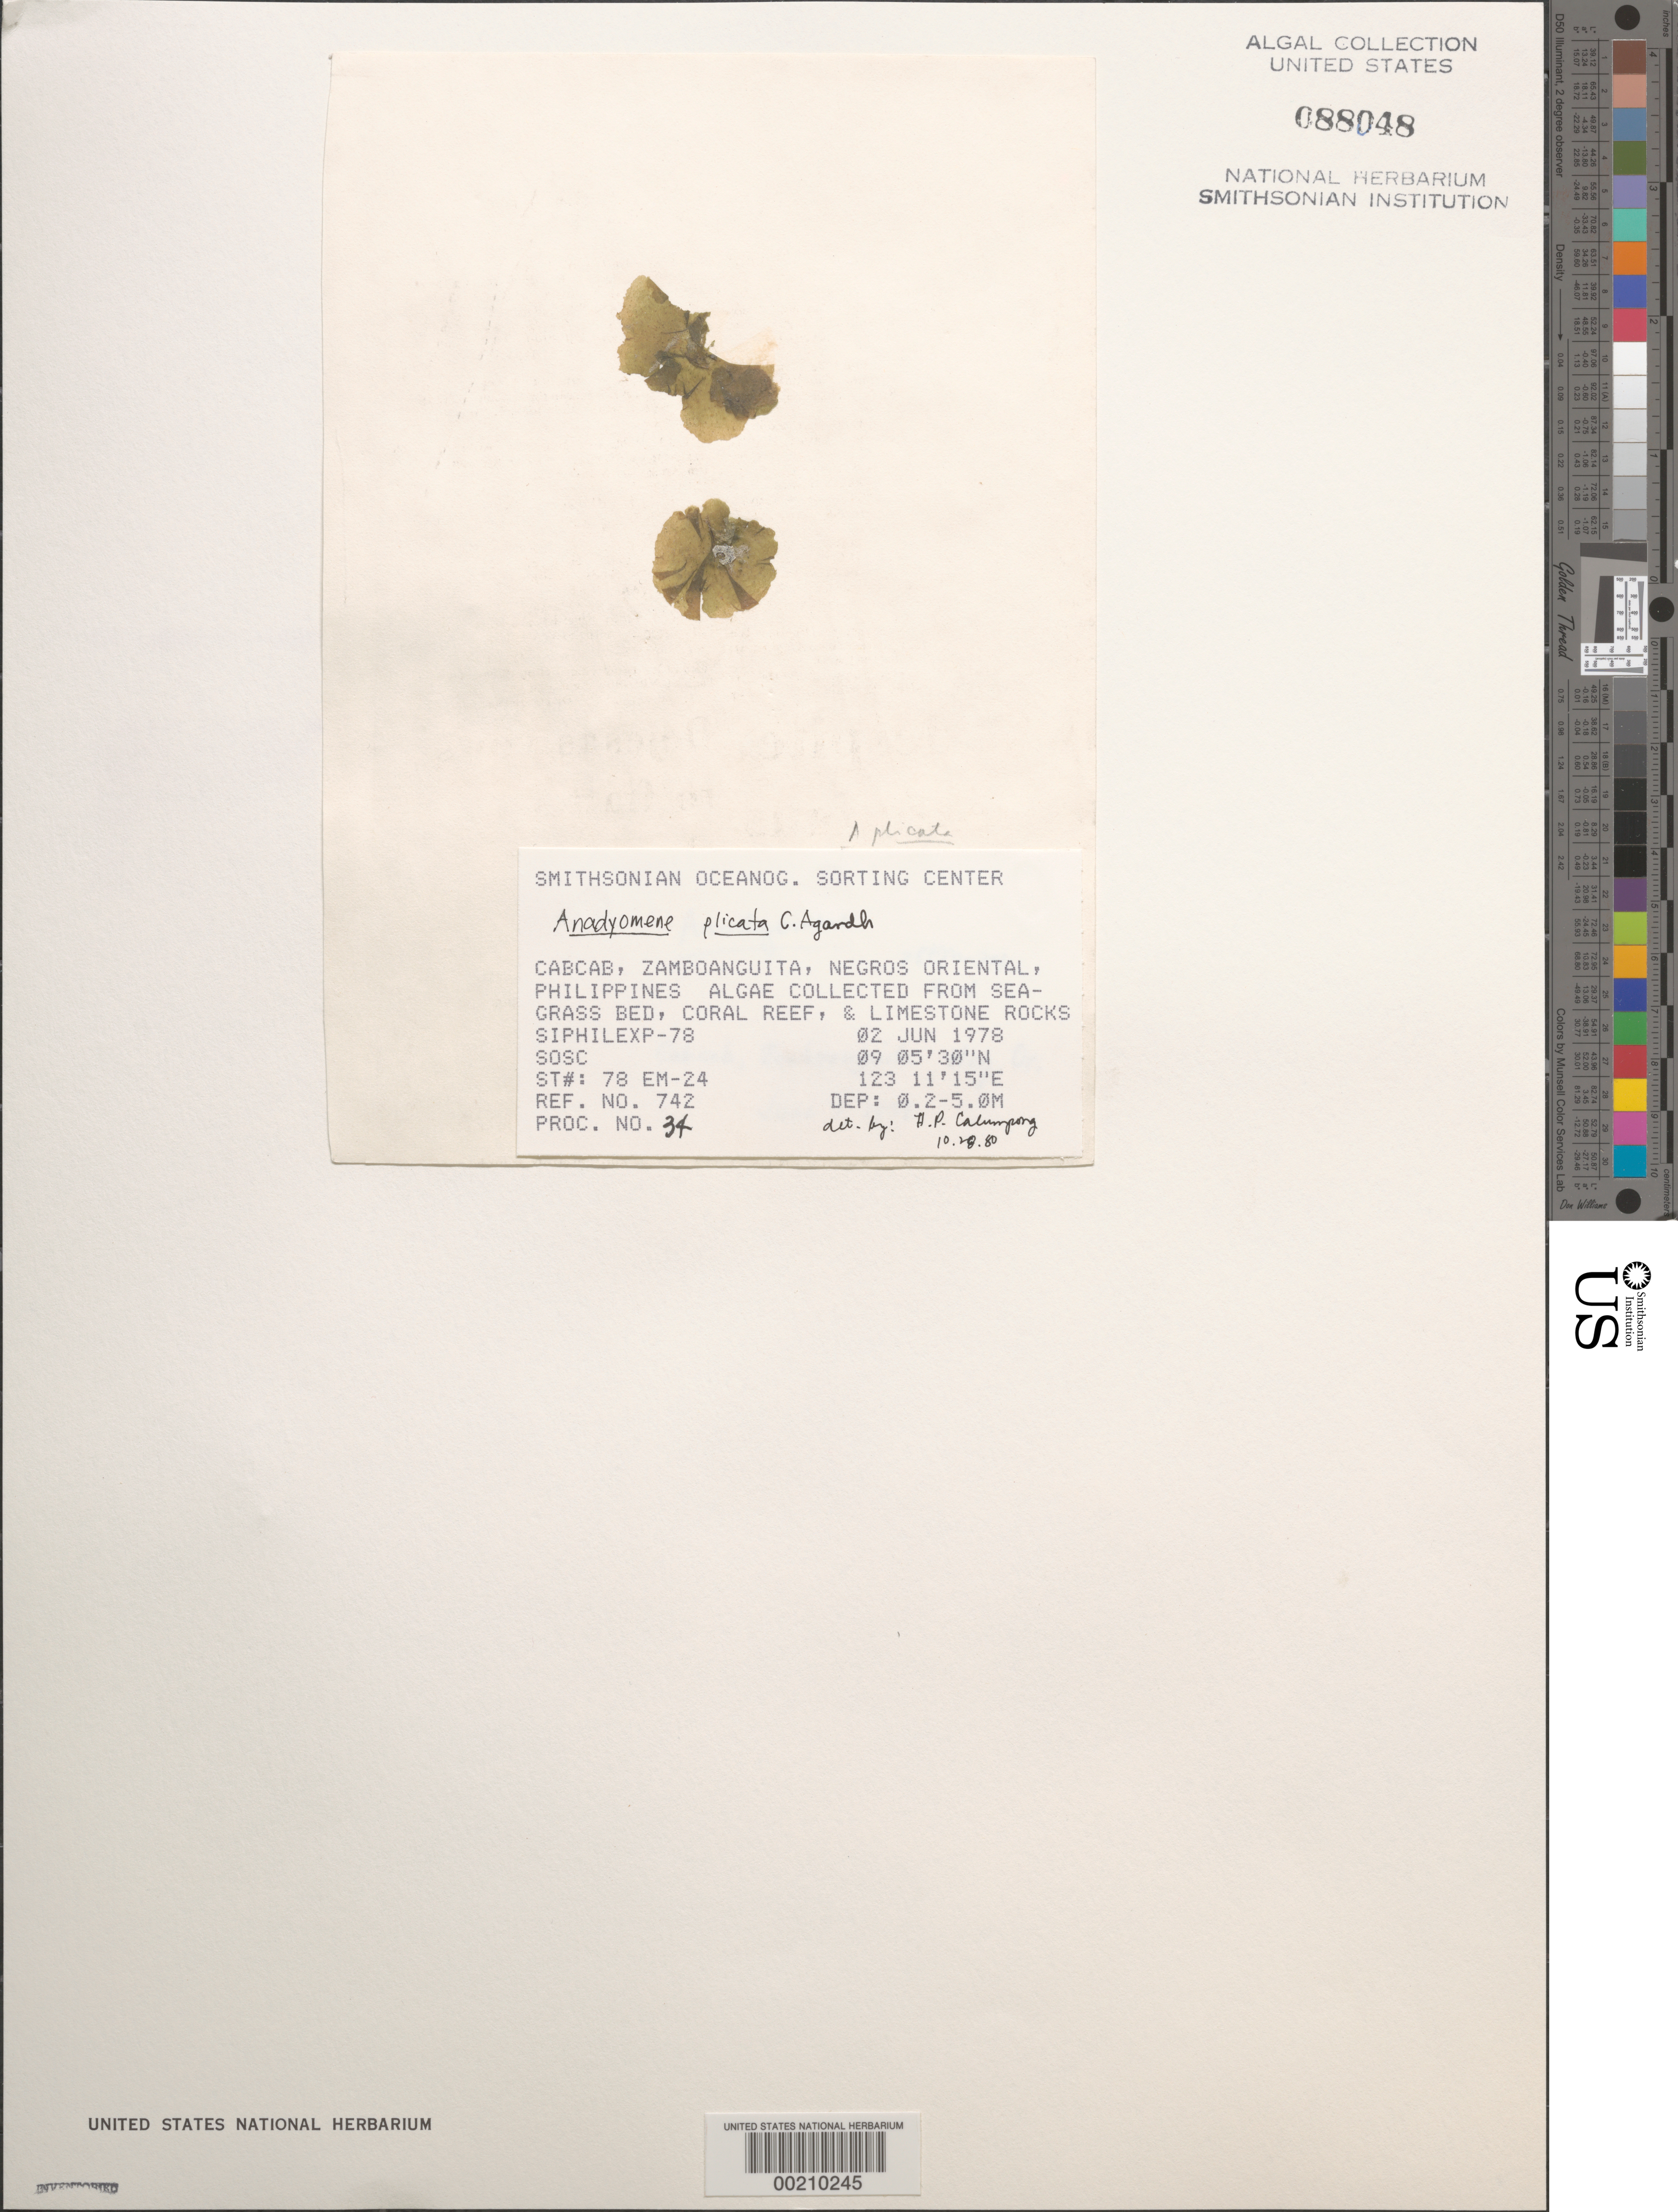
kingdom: Plantae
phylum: Chlorophyta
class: Ulvophyceae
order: Cladophorales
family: Anadyomenaceae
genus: Anadyomene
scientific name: Anadyomene plicata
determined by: Calumpong, H. P.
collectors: SOSC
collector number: Station 78 Em-24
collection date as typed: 02 Jun 1978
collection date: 1978-06-02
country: Philippines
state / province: Central Visayas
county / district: Negros Oriental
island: Negros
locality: Cabcab, Zamboanguita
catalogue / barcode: US 88048